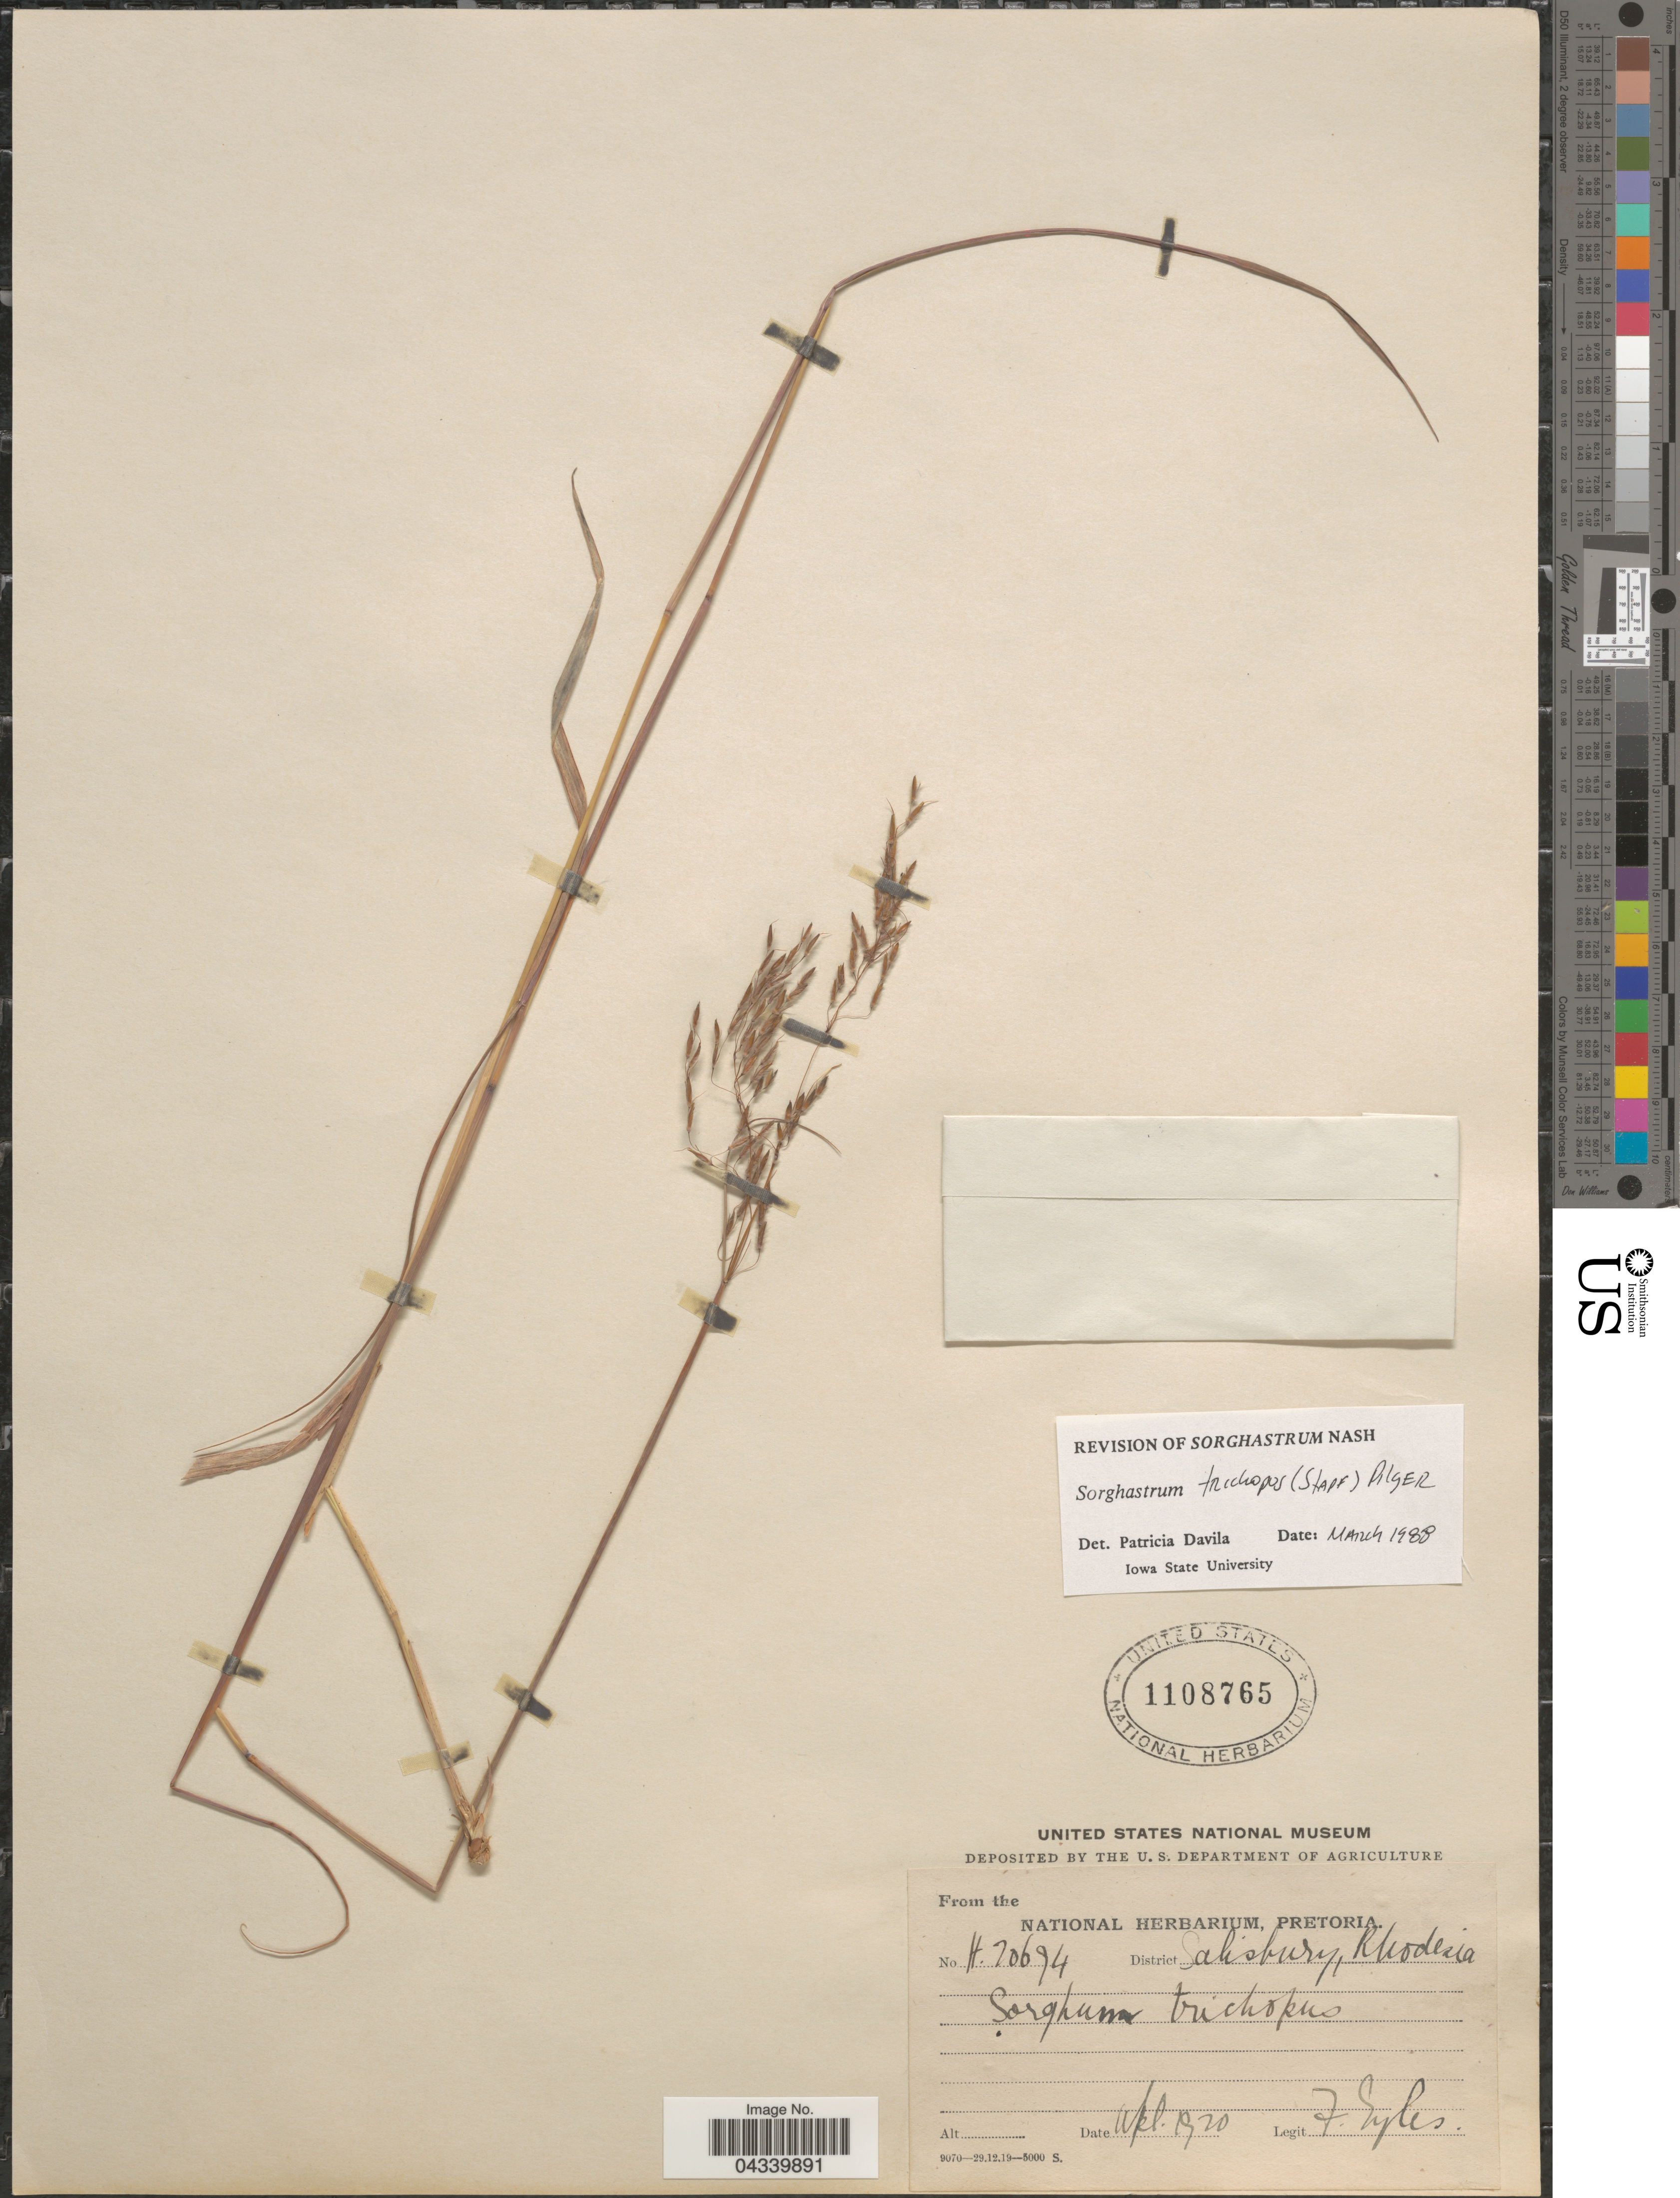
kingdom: Plantae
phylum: Tracheophyta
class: Liliopsida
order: Poales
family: Poaceae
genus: Sorghastrum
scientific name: Sorghastrum stipoides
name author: (Kunth) Nash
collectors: F. Eyles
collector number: H70694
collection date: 1920-04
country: Zimbabwe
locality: District Salisbury, Rhodesia.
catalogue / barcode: US 1108765